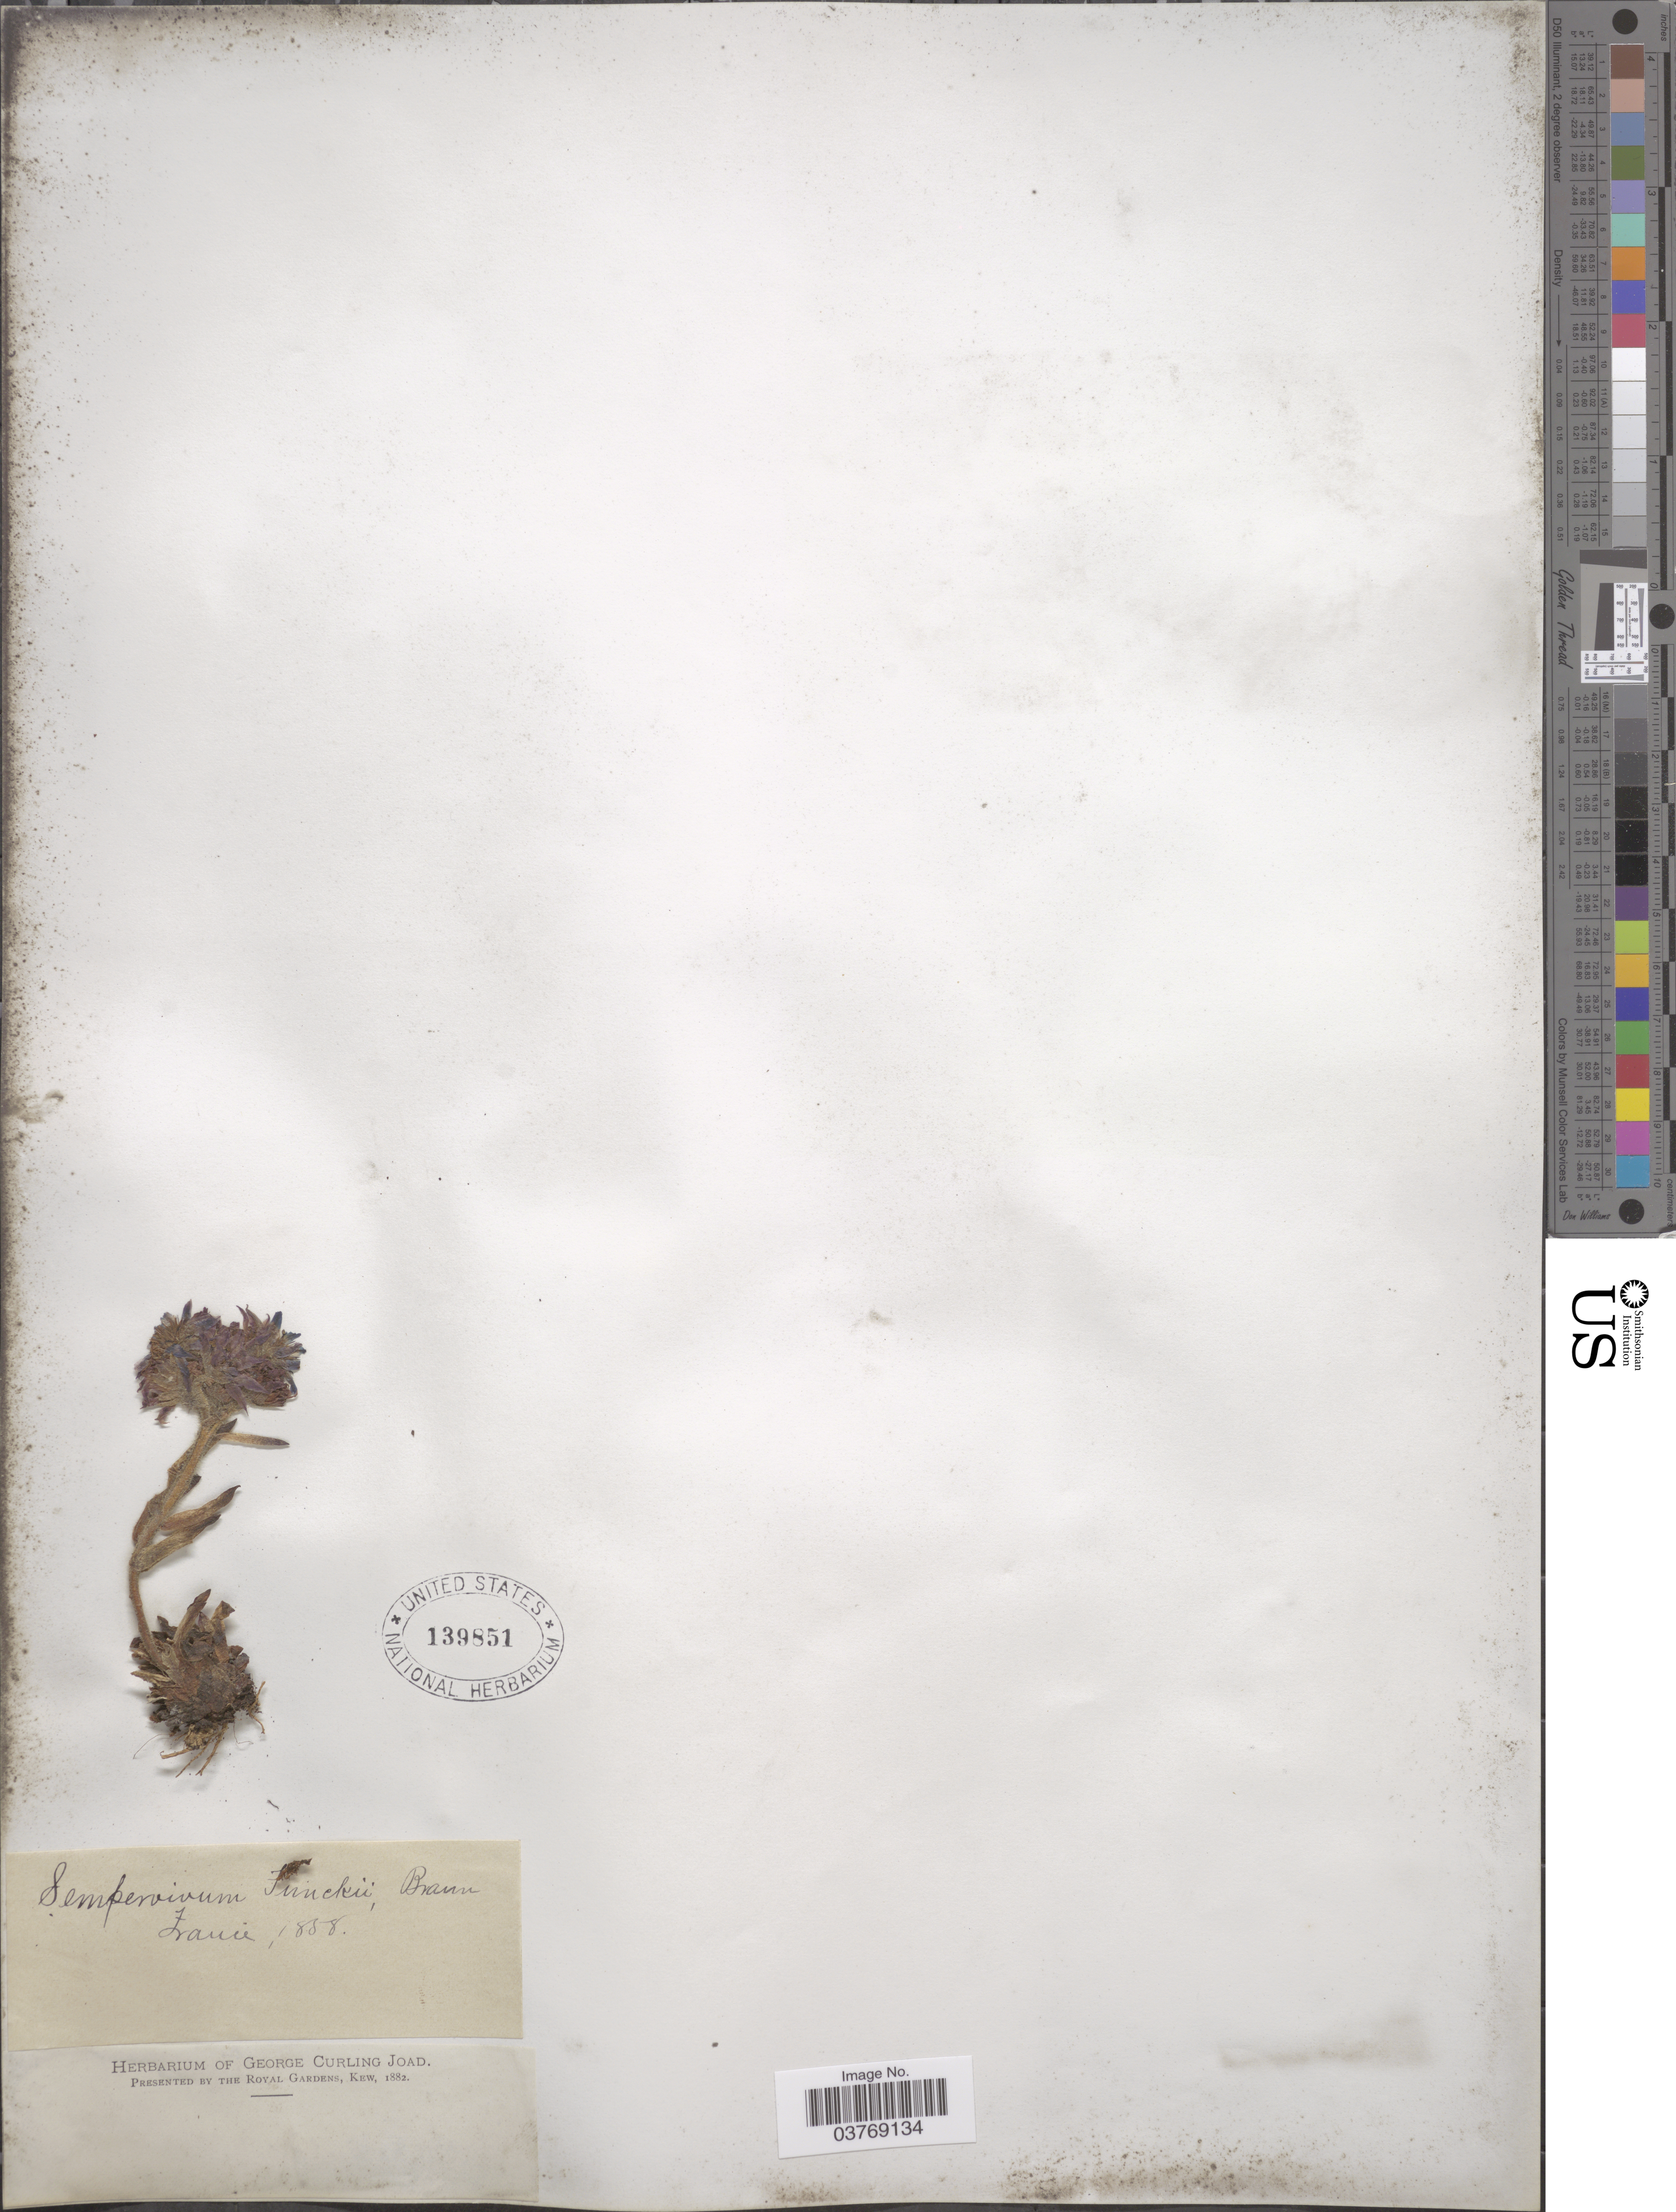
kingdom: Plantae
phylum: Tracheophyta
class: Magnoliopsida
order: Saxifragales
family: Crassulaceae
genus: Sempervivum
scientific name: Sempervivum funckii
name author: F. Braun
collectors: ex herb. George Curling Joad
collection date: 1888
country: France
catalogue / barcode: US 139851